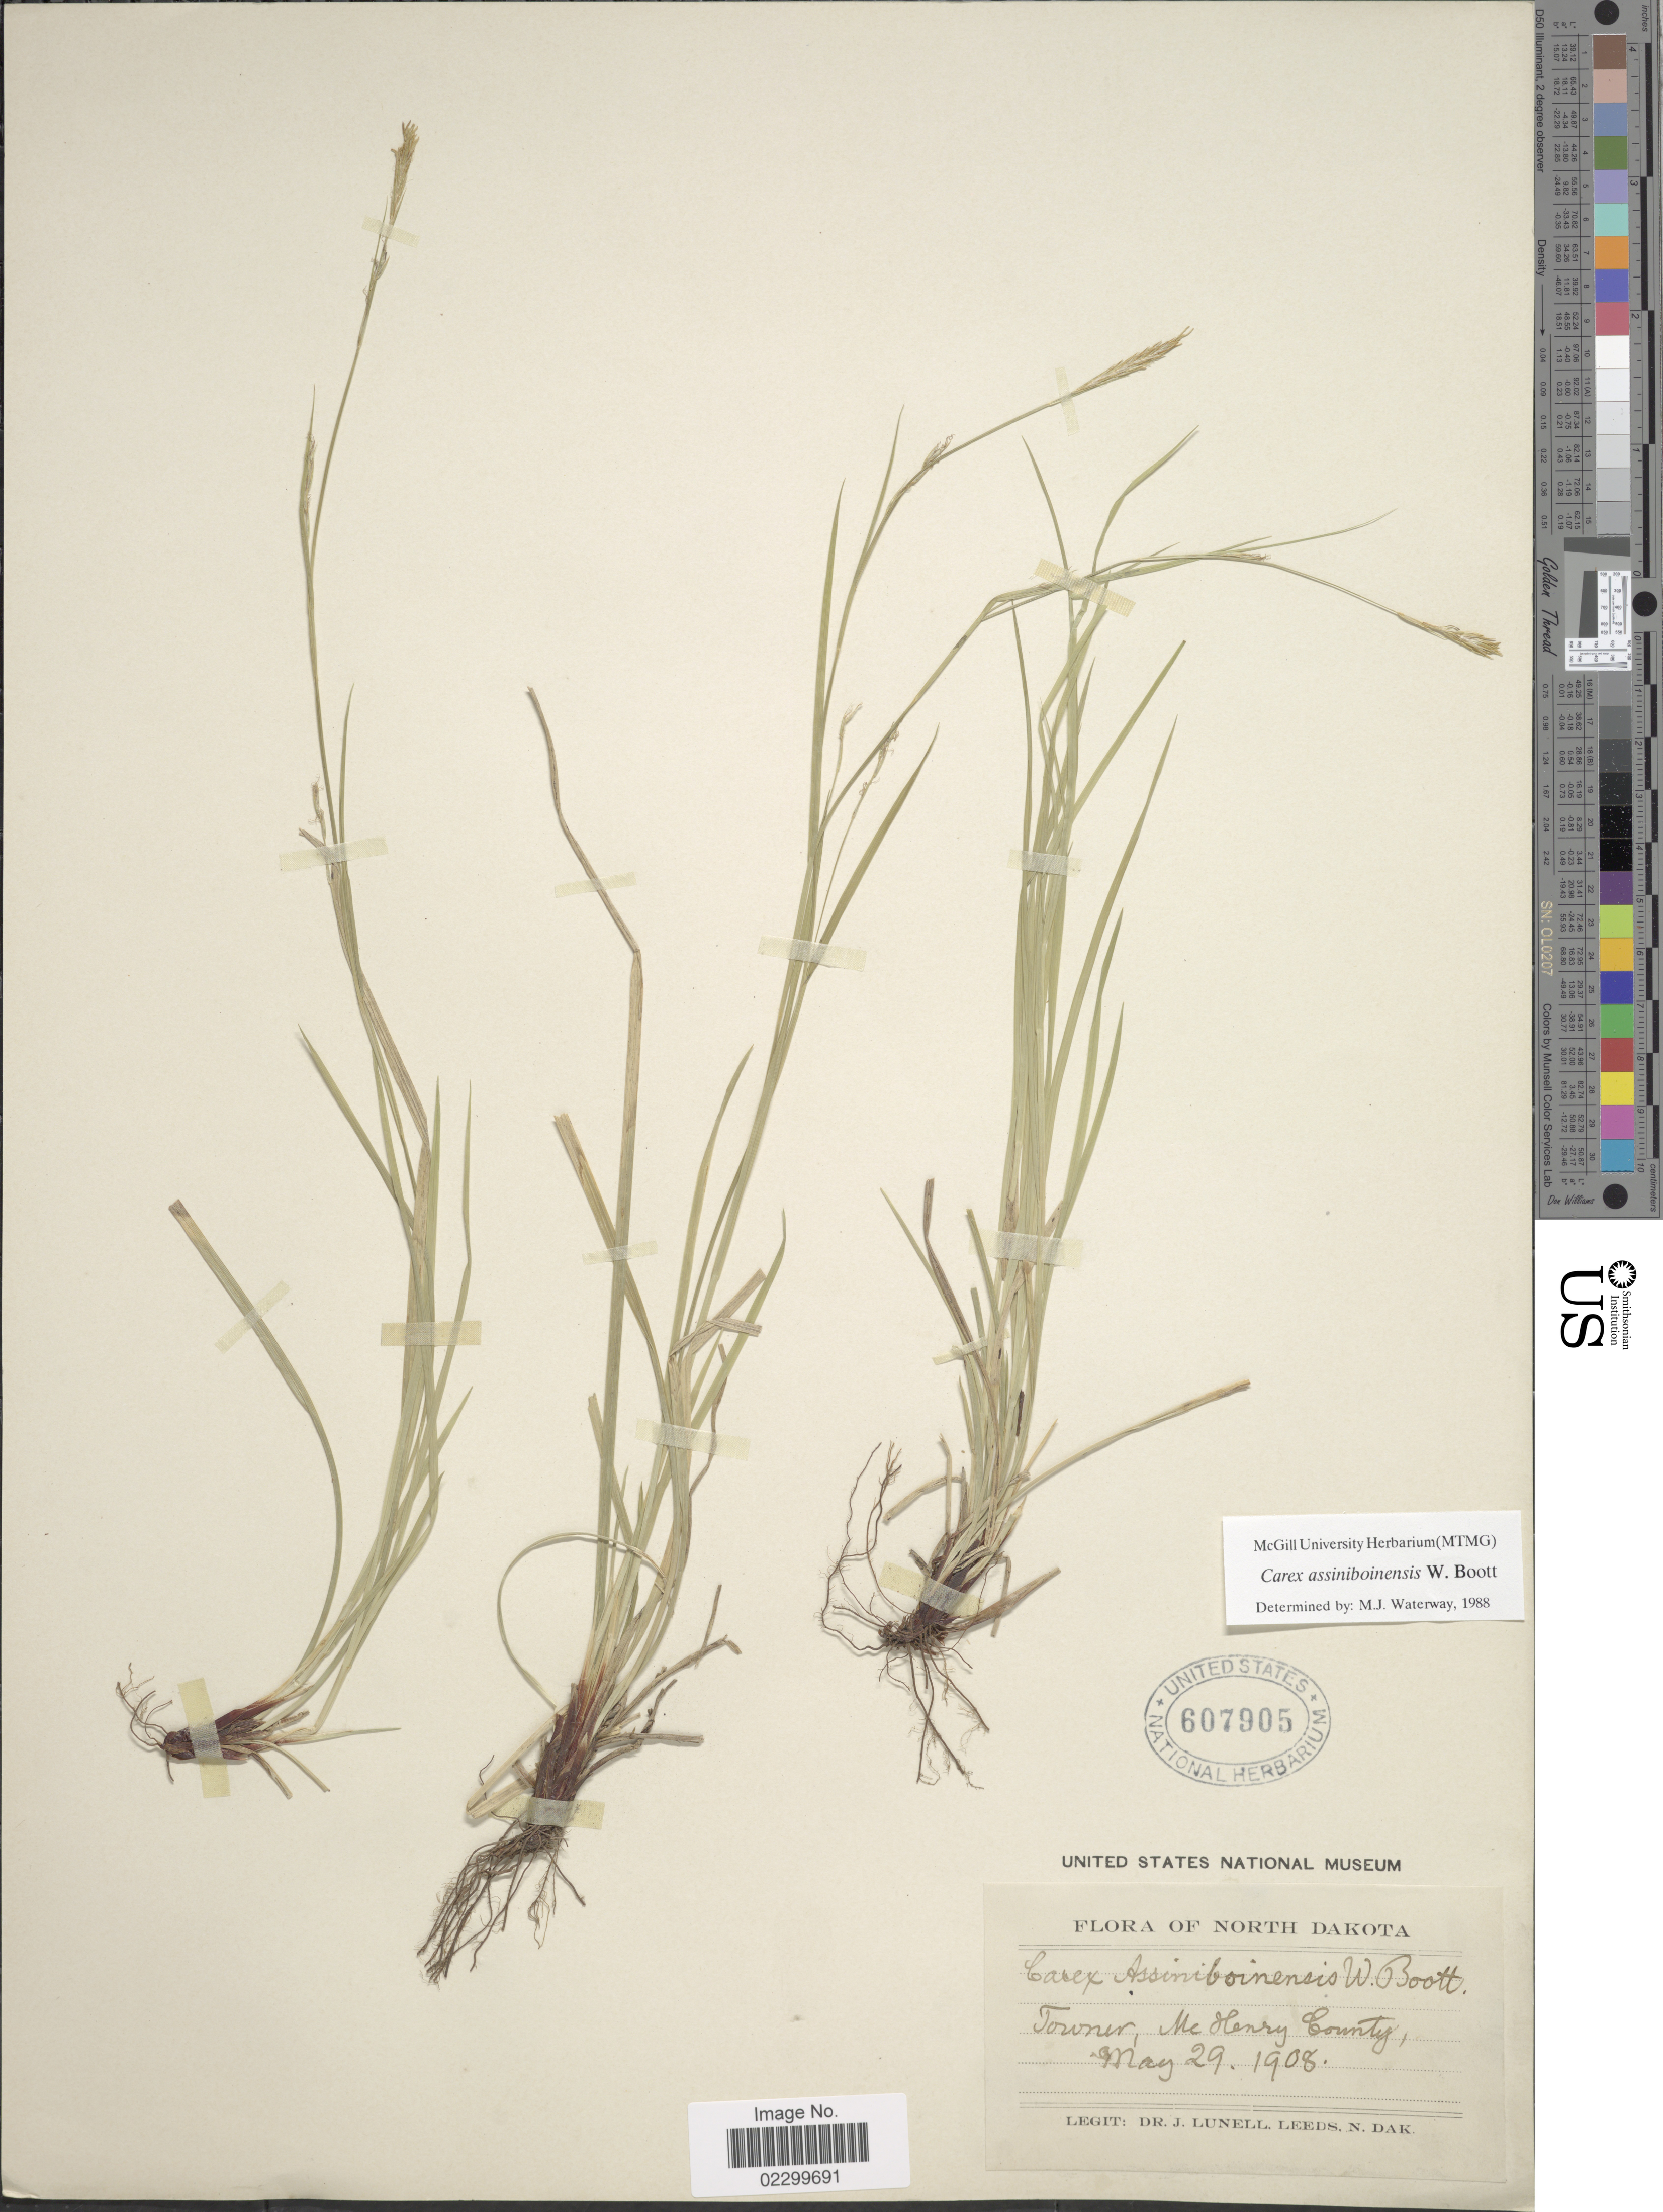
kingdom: Plantae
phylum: Tracheophyta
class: Liliopsida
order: Poales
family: Cyperaceae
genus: Carex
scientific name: Carex assiniboinensis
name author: W. Boott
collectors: J. Lunell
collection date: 1908-05-29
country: United States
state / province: North Dakota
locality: Towner, McHenry County.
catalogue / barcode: US 607905